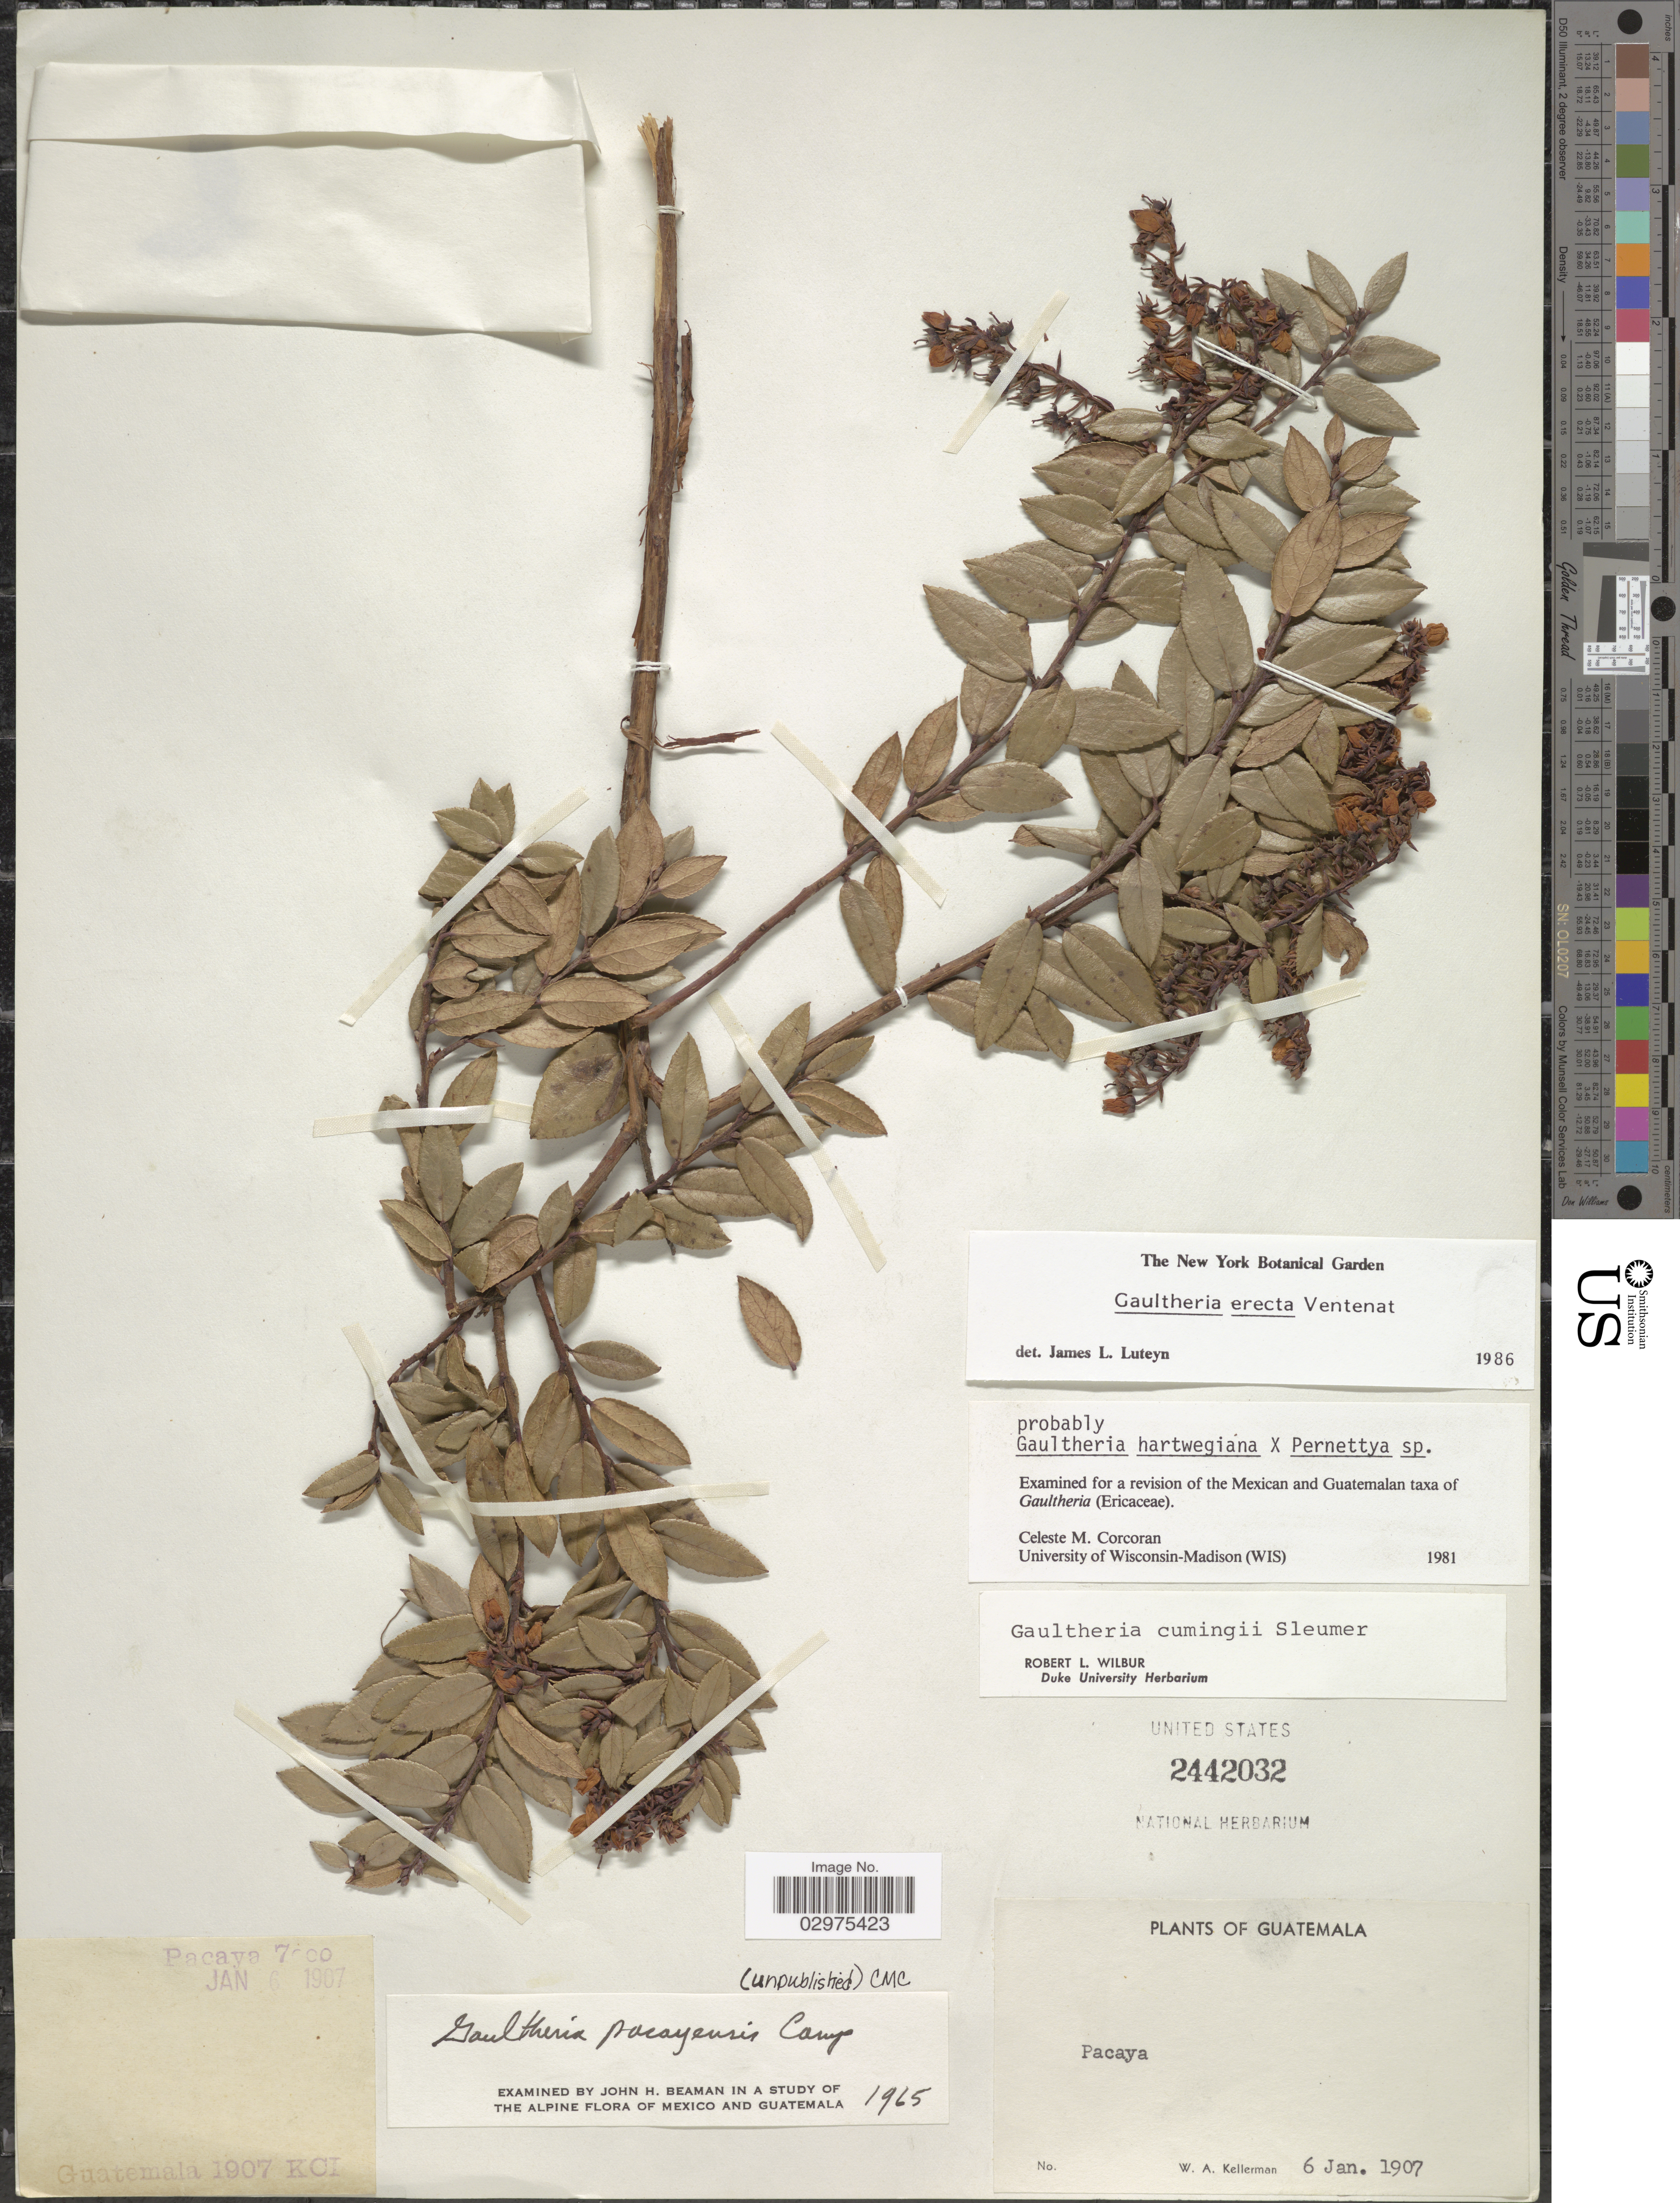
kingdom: Plantae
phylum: Tracheophyta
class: Magnoliopsida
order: Ericales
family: Ericaceae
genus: Gaultheria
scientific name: Gaultheria erecta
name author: Vent.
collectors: W. Kellerman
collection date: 1907-01-06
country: Guatemala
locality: Pacaya.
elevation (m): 2134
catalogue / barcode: US 2442032